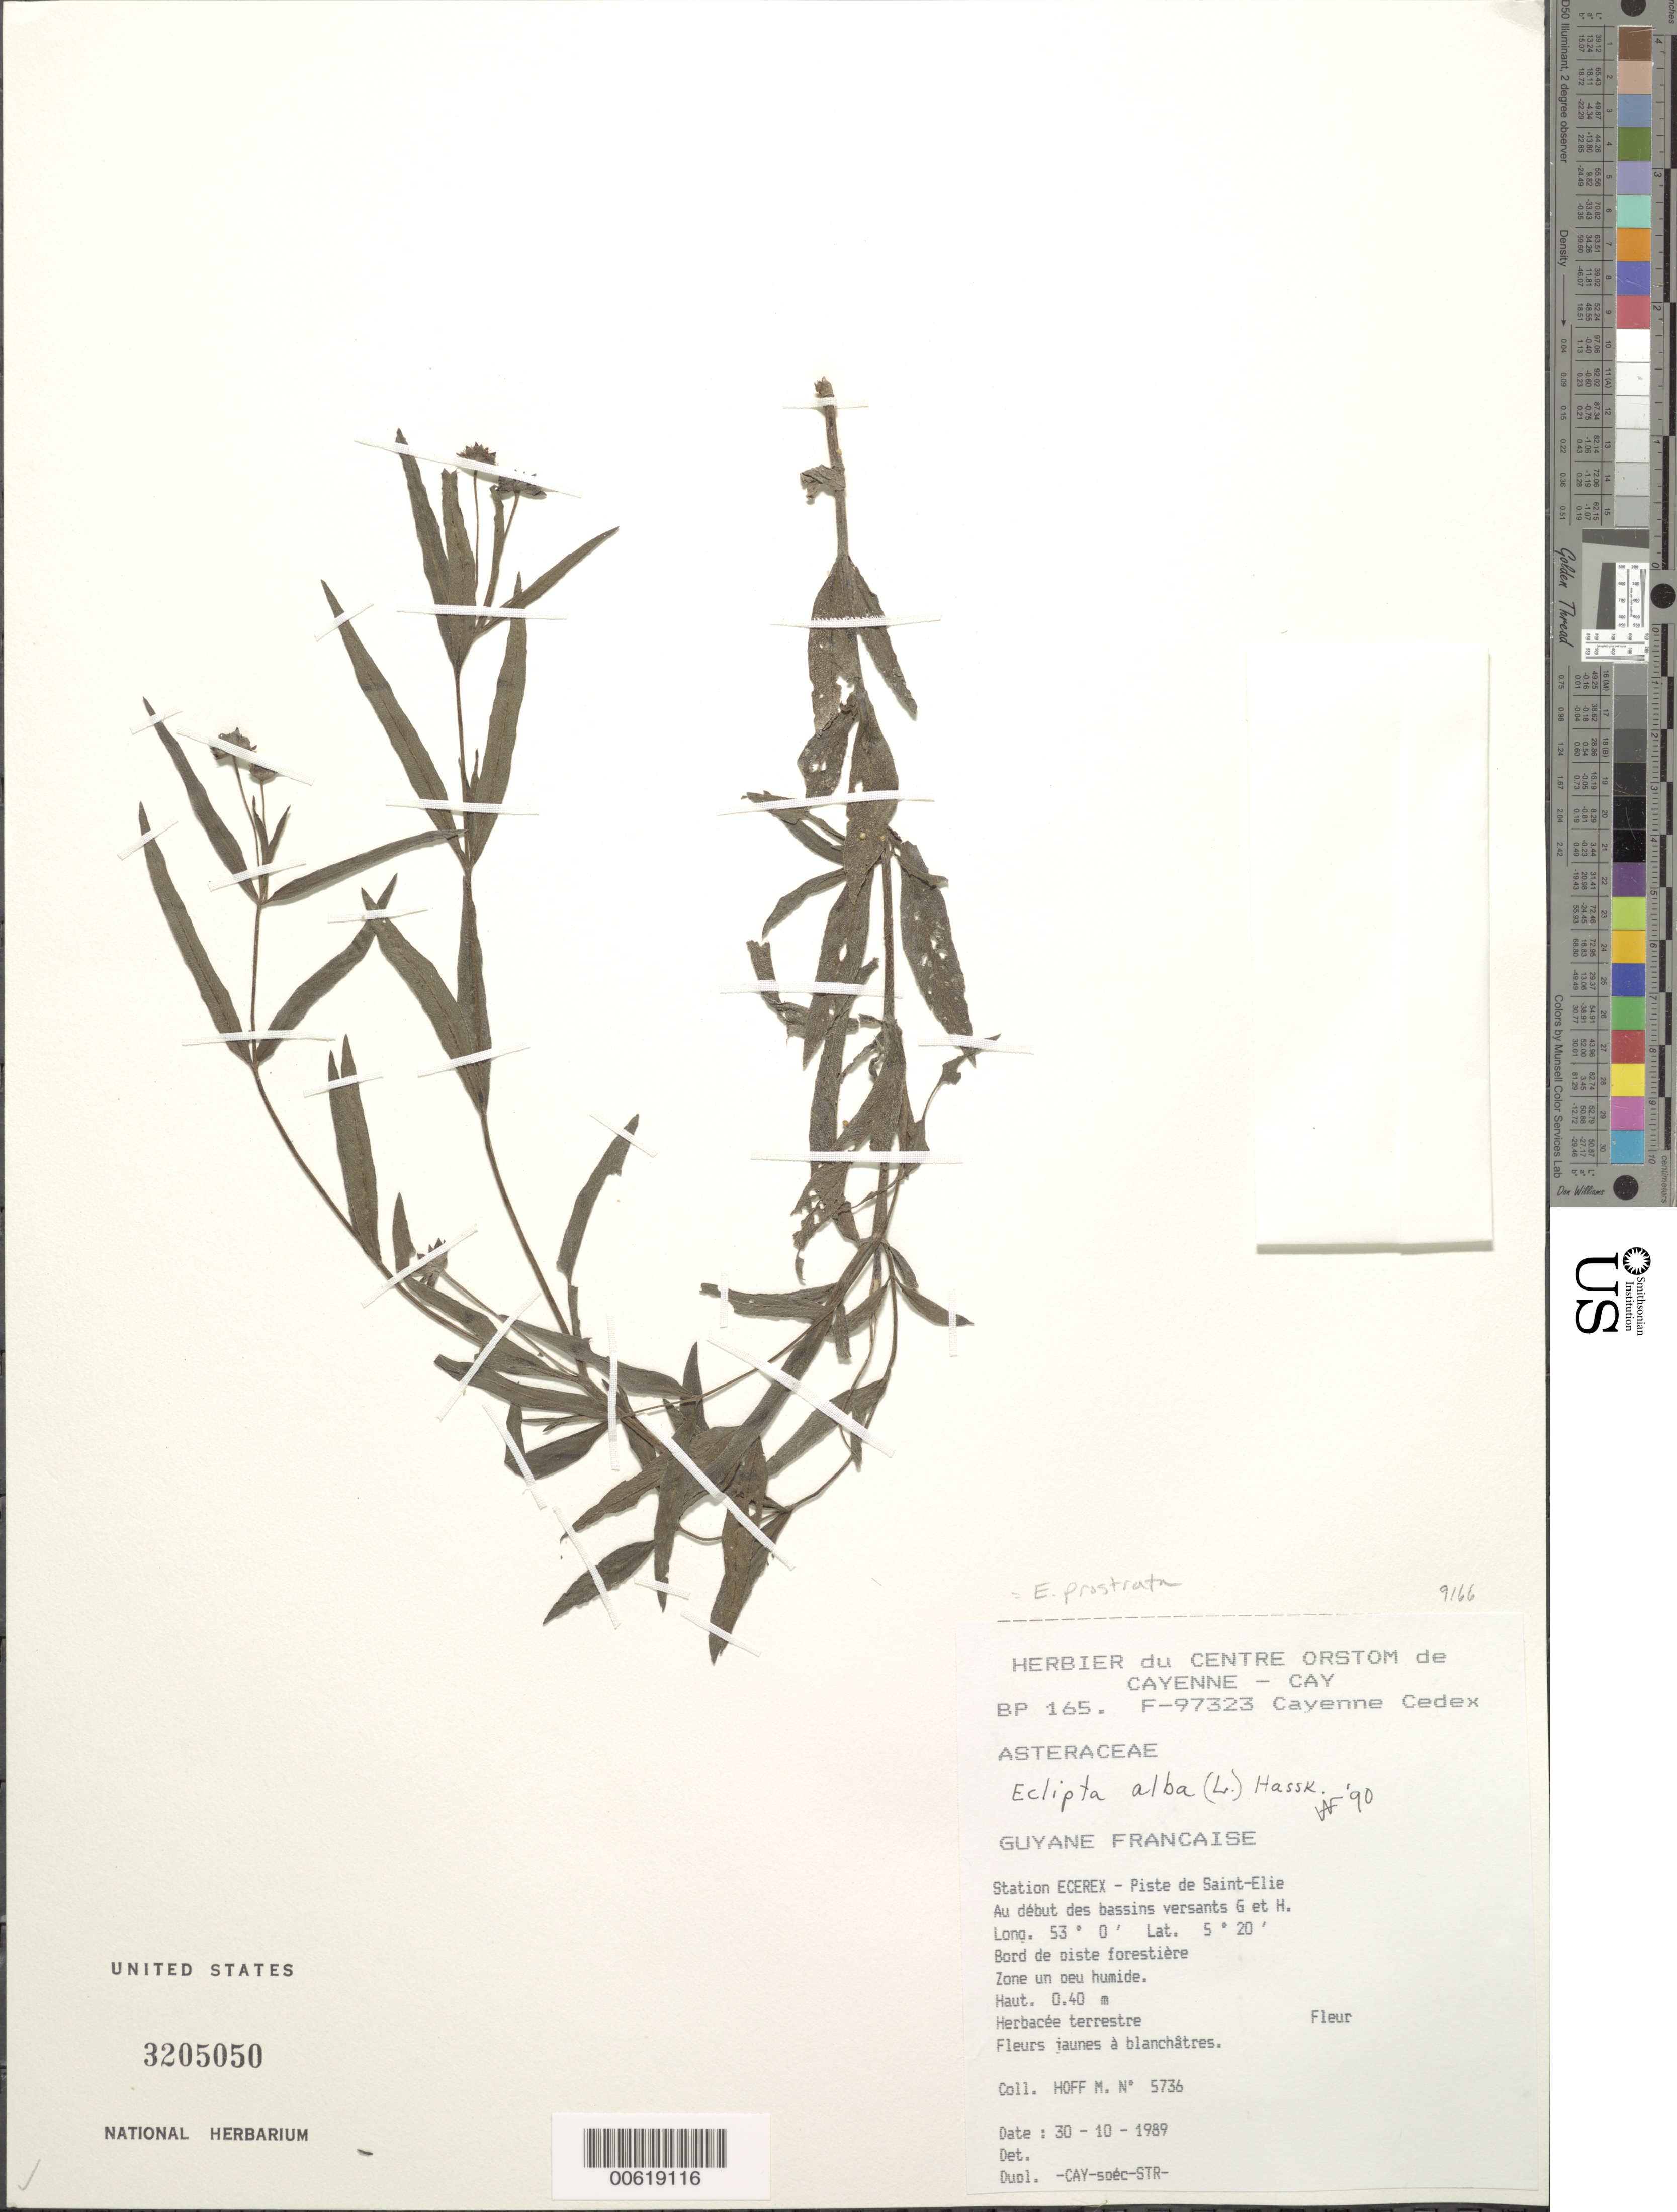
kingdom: Plantae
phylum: Tracheophyta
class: Magnoliopsida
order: Asterales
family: Asteraceae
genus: Eclipta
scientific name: Eclipta prostrata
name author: (L.) L.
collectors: M. Hoff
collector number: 5736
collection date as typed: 30-Oct-89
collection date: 1989-10-30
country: French Guiana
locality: Station de la Piste de Saint-Élie (ECEREX)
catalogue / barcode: US 3205050